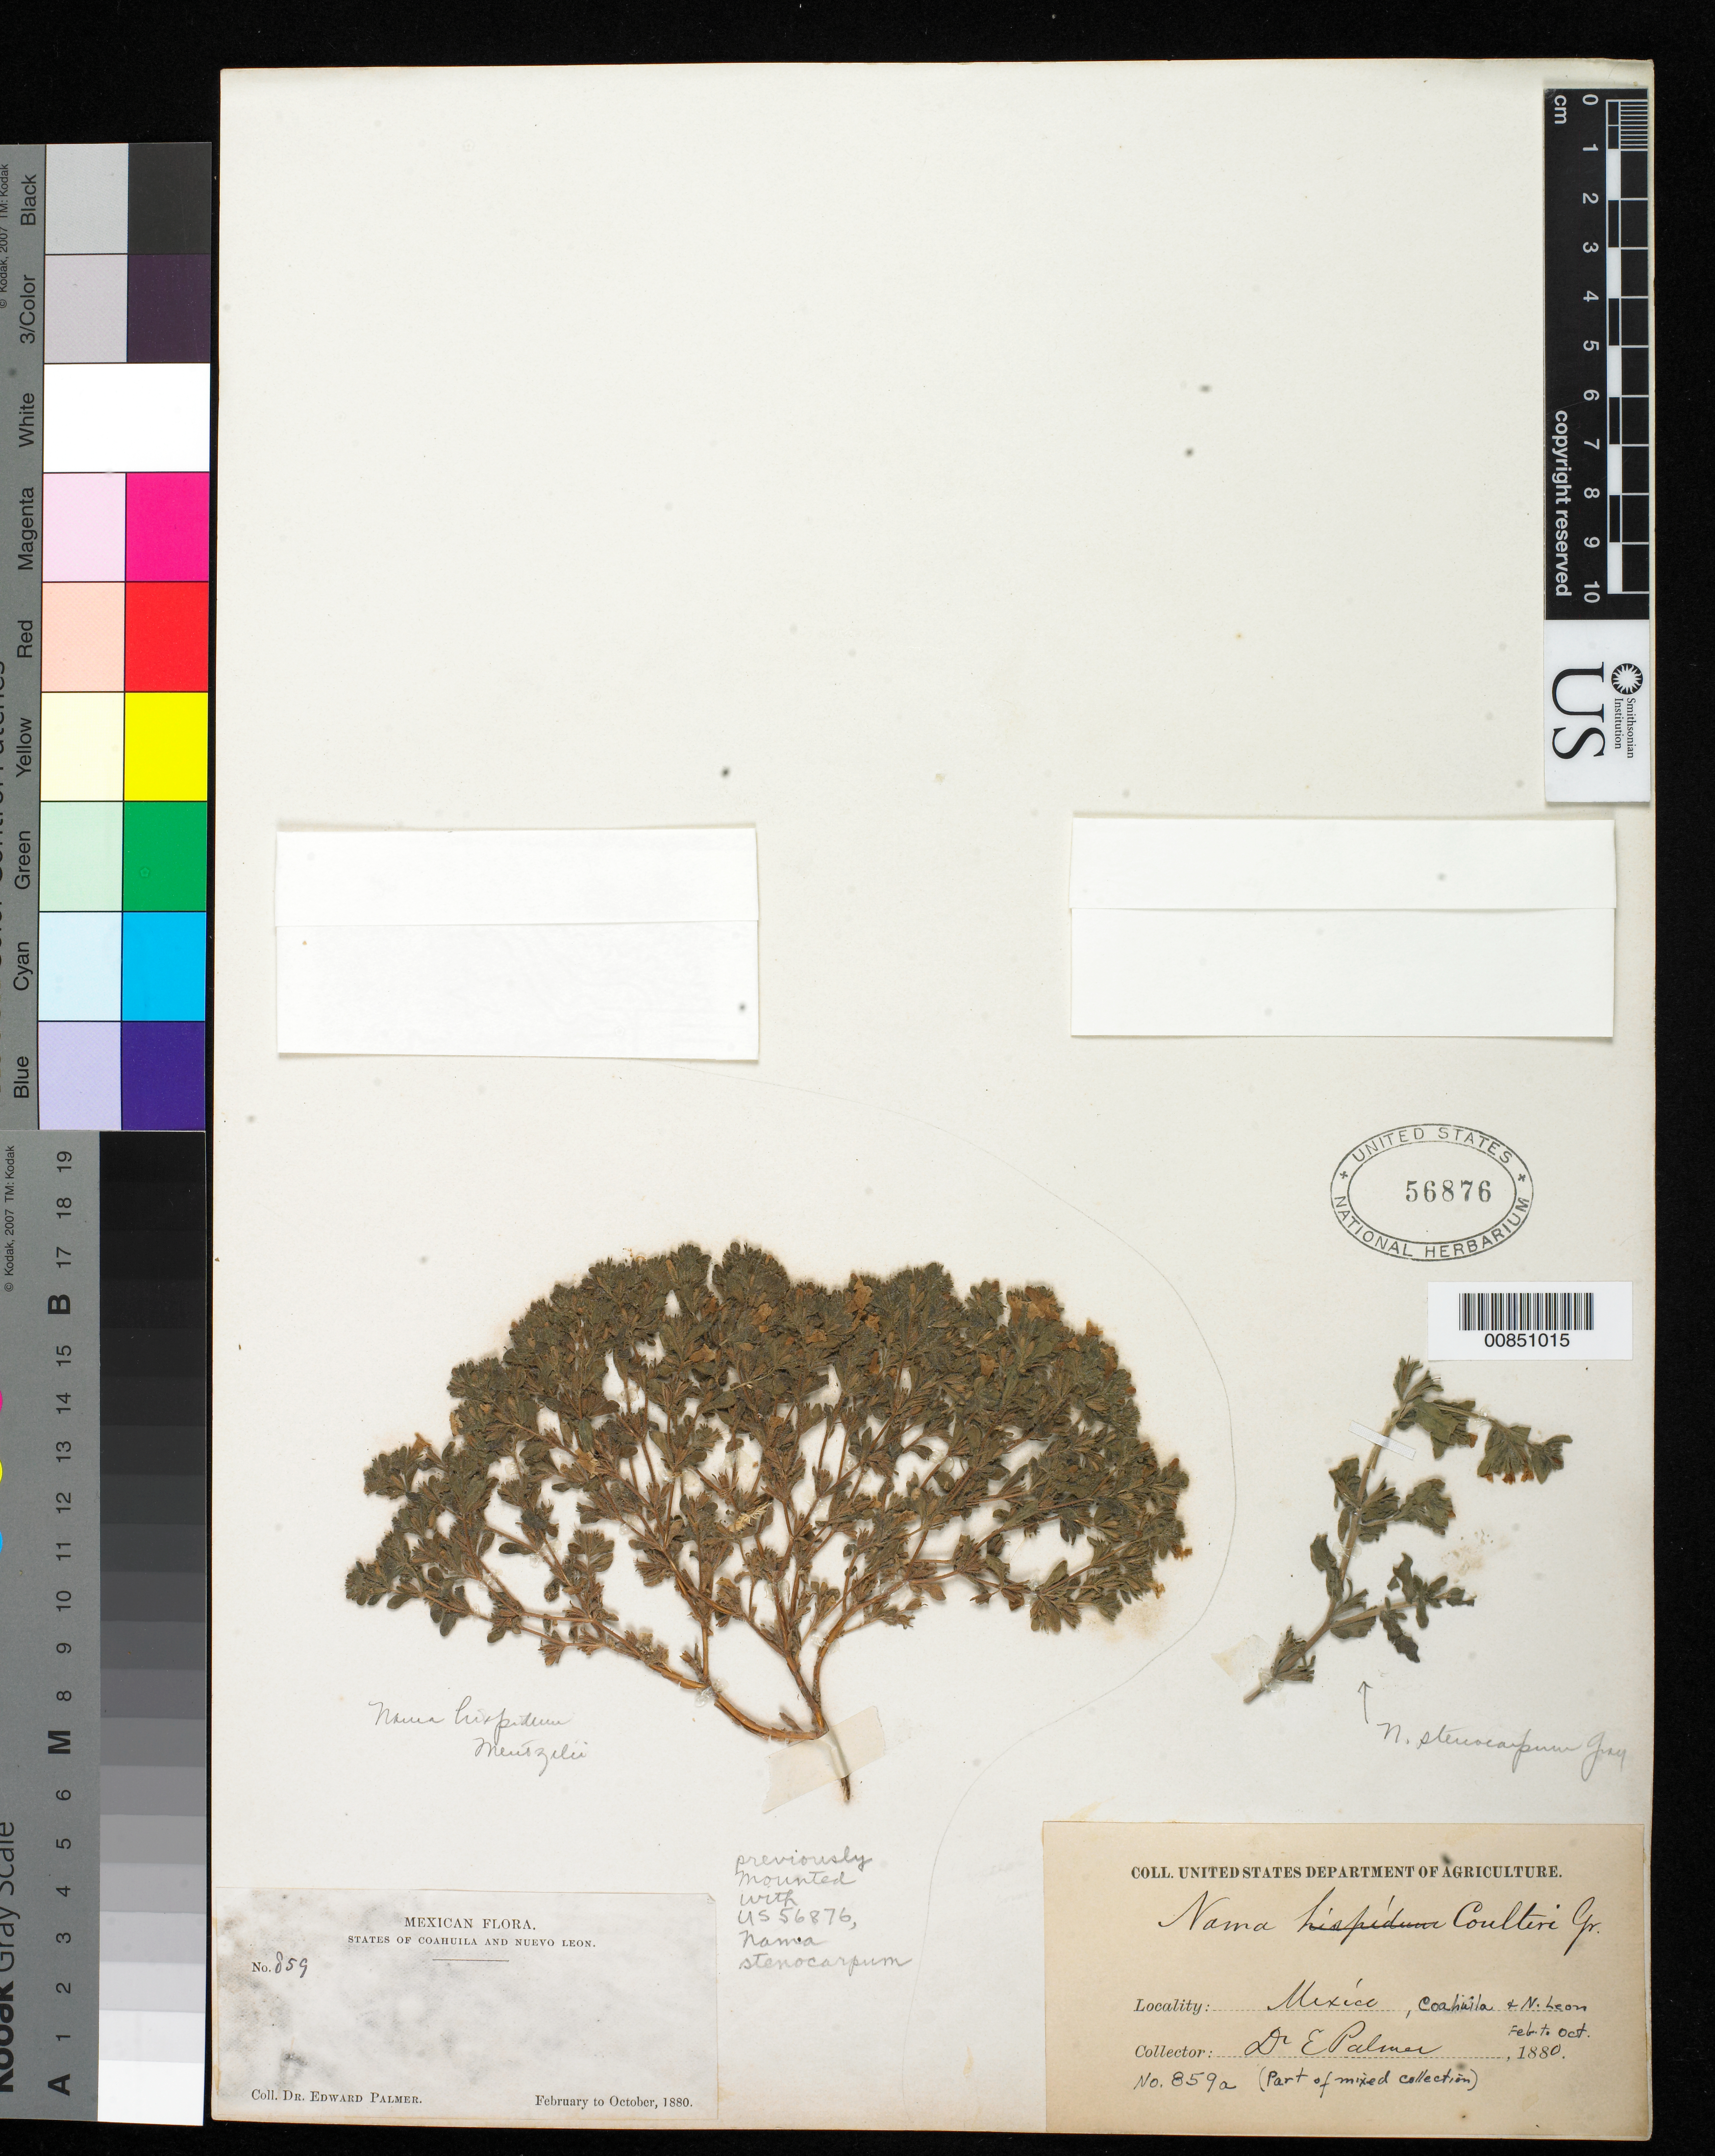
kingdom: Plantae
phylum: Tracheophyta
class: Magnoliopsida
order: Boraginales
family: Namaceae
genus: Nama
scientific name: Nama stenocarpum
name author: A. Gray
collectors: E. Palmer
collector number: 859a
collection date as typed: Feb 1880 to -- Oct 1880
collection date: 1880-02/1880-10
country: Mexico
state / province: Coahuila / Nuevo León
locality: States of Coahuila and Nuevo León.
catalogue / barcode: US 56876